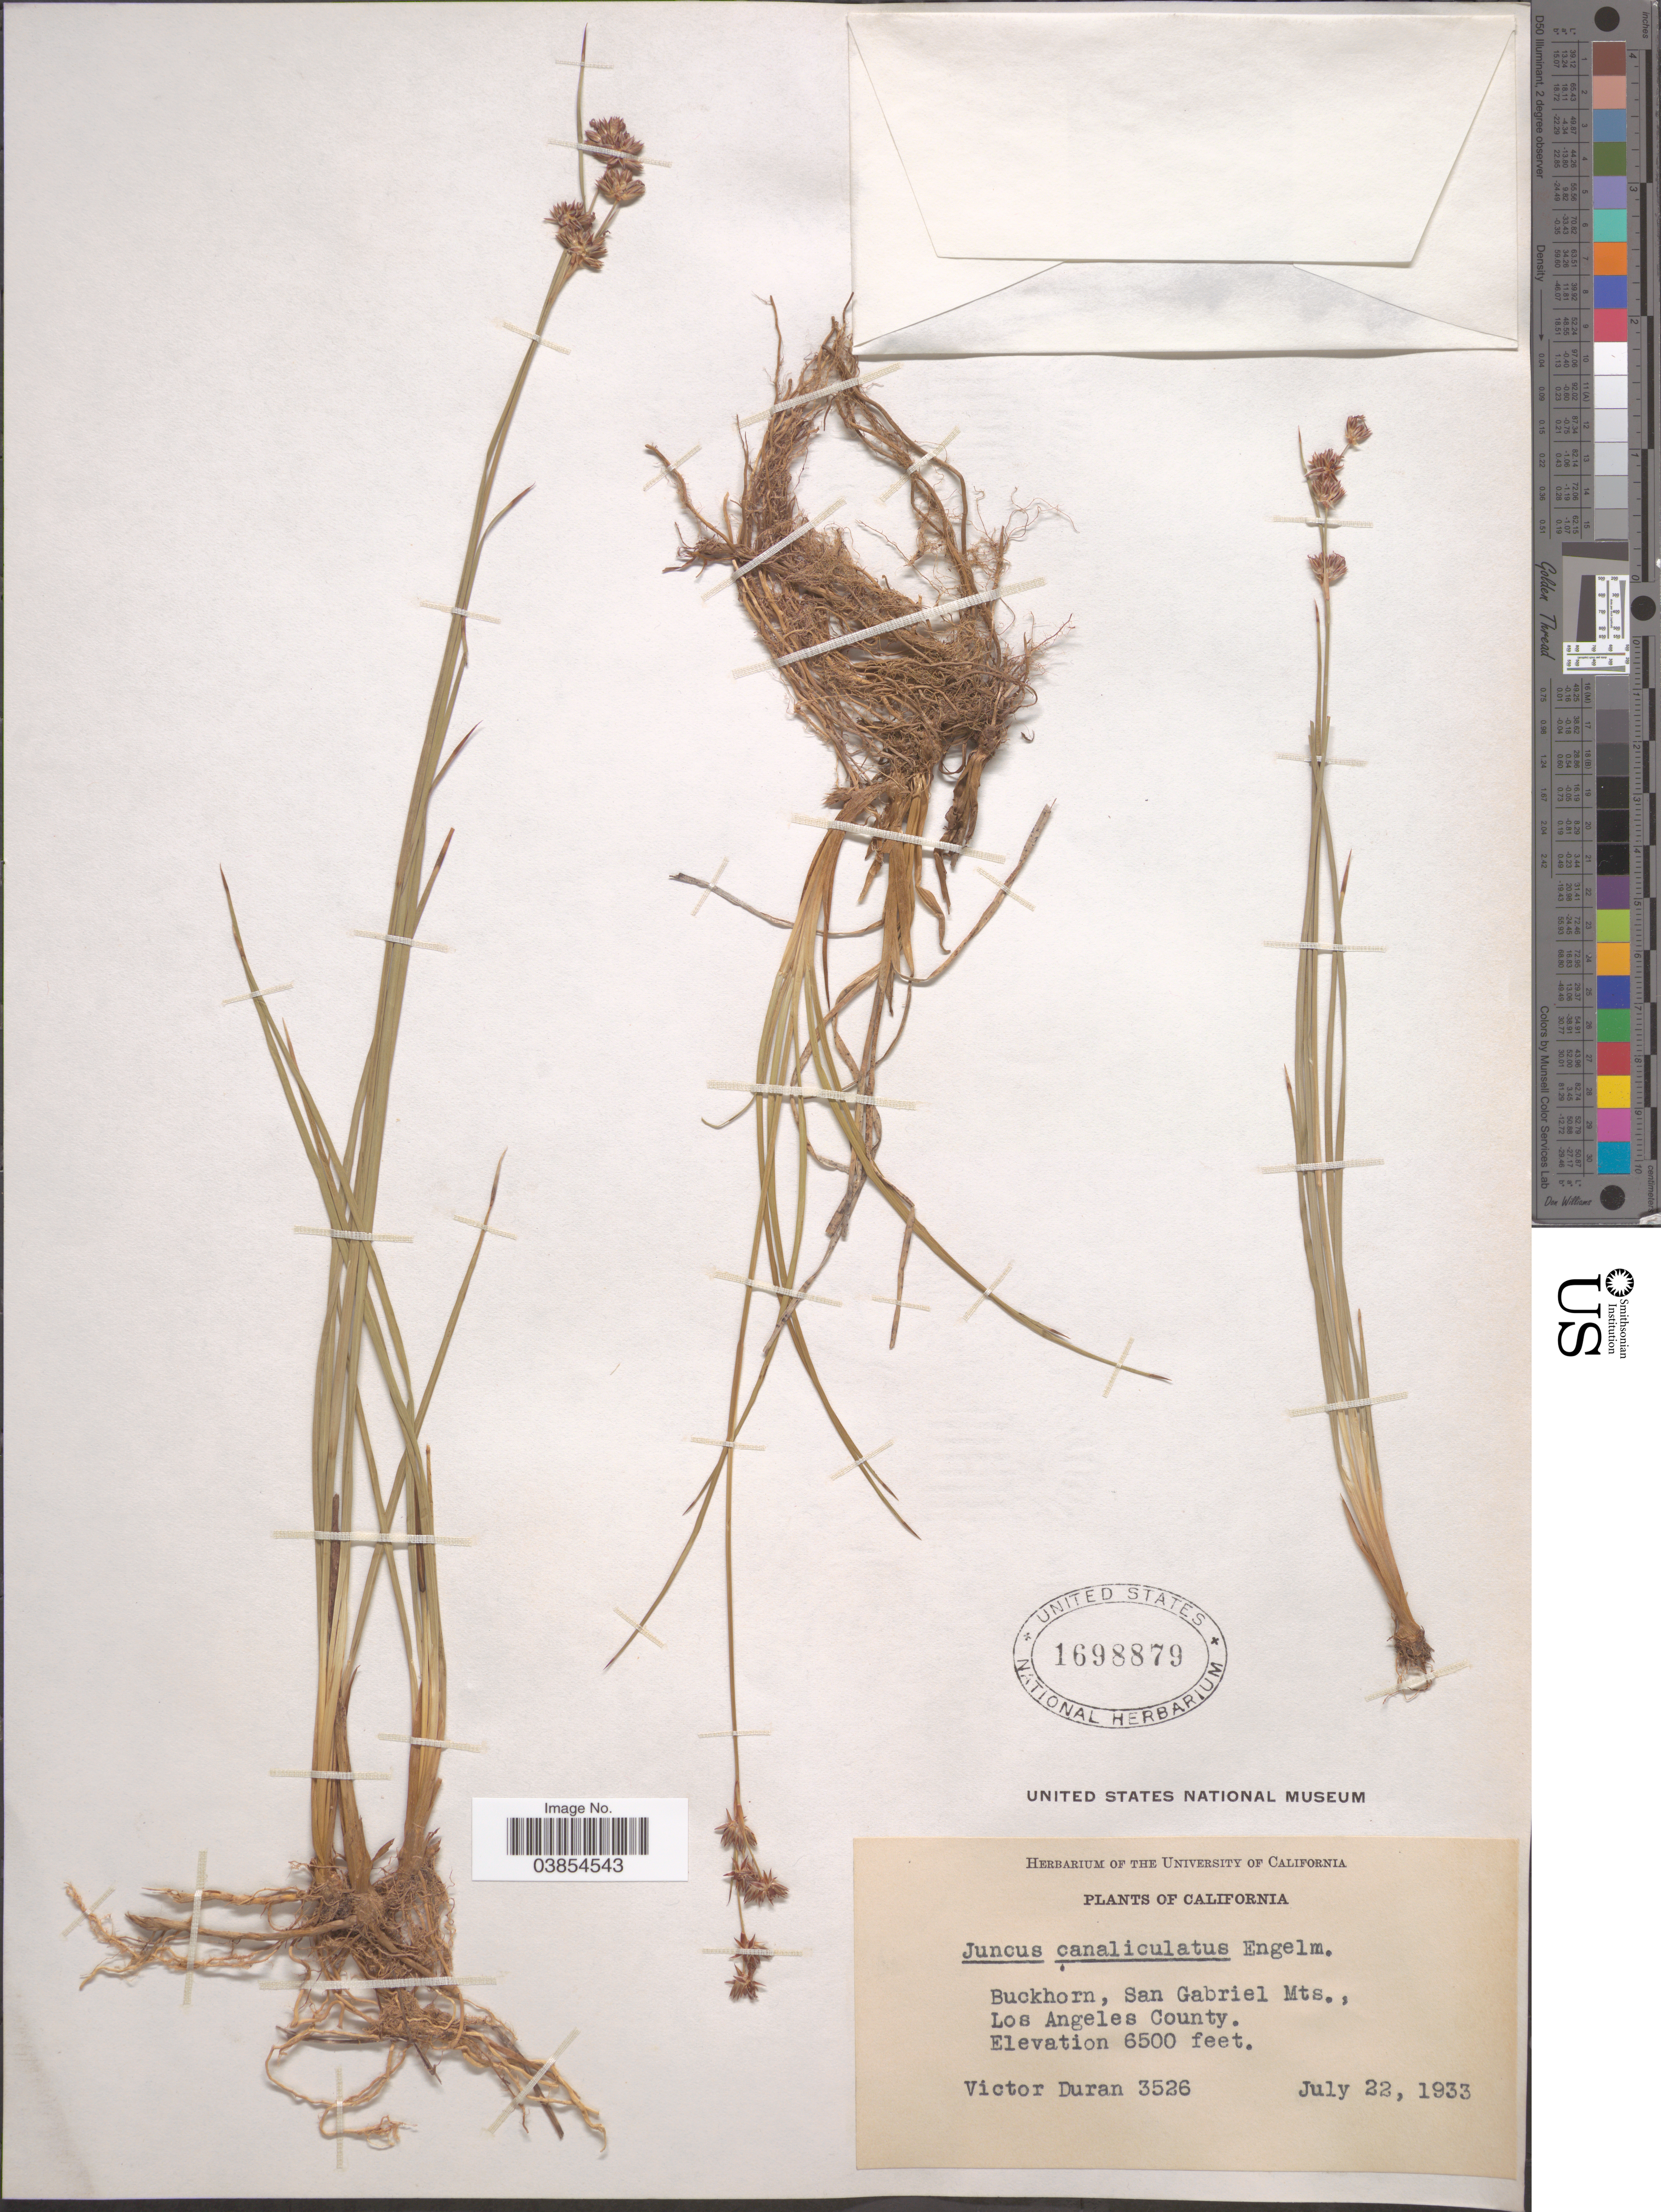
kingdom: Plantae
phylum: Tracheophyta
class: Liliopsida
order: Poales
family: Juncaceae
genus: Juncus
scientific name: Juncus macrophyllus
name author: Coville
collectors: V. Duran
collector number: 3526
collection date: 1933-07-22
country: United States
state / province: California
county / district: Los Angeles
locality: Buckhorn, San Gabriel Mts., Los Angeles County.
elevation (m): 1981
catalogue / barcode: US 1698879